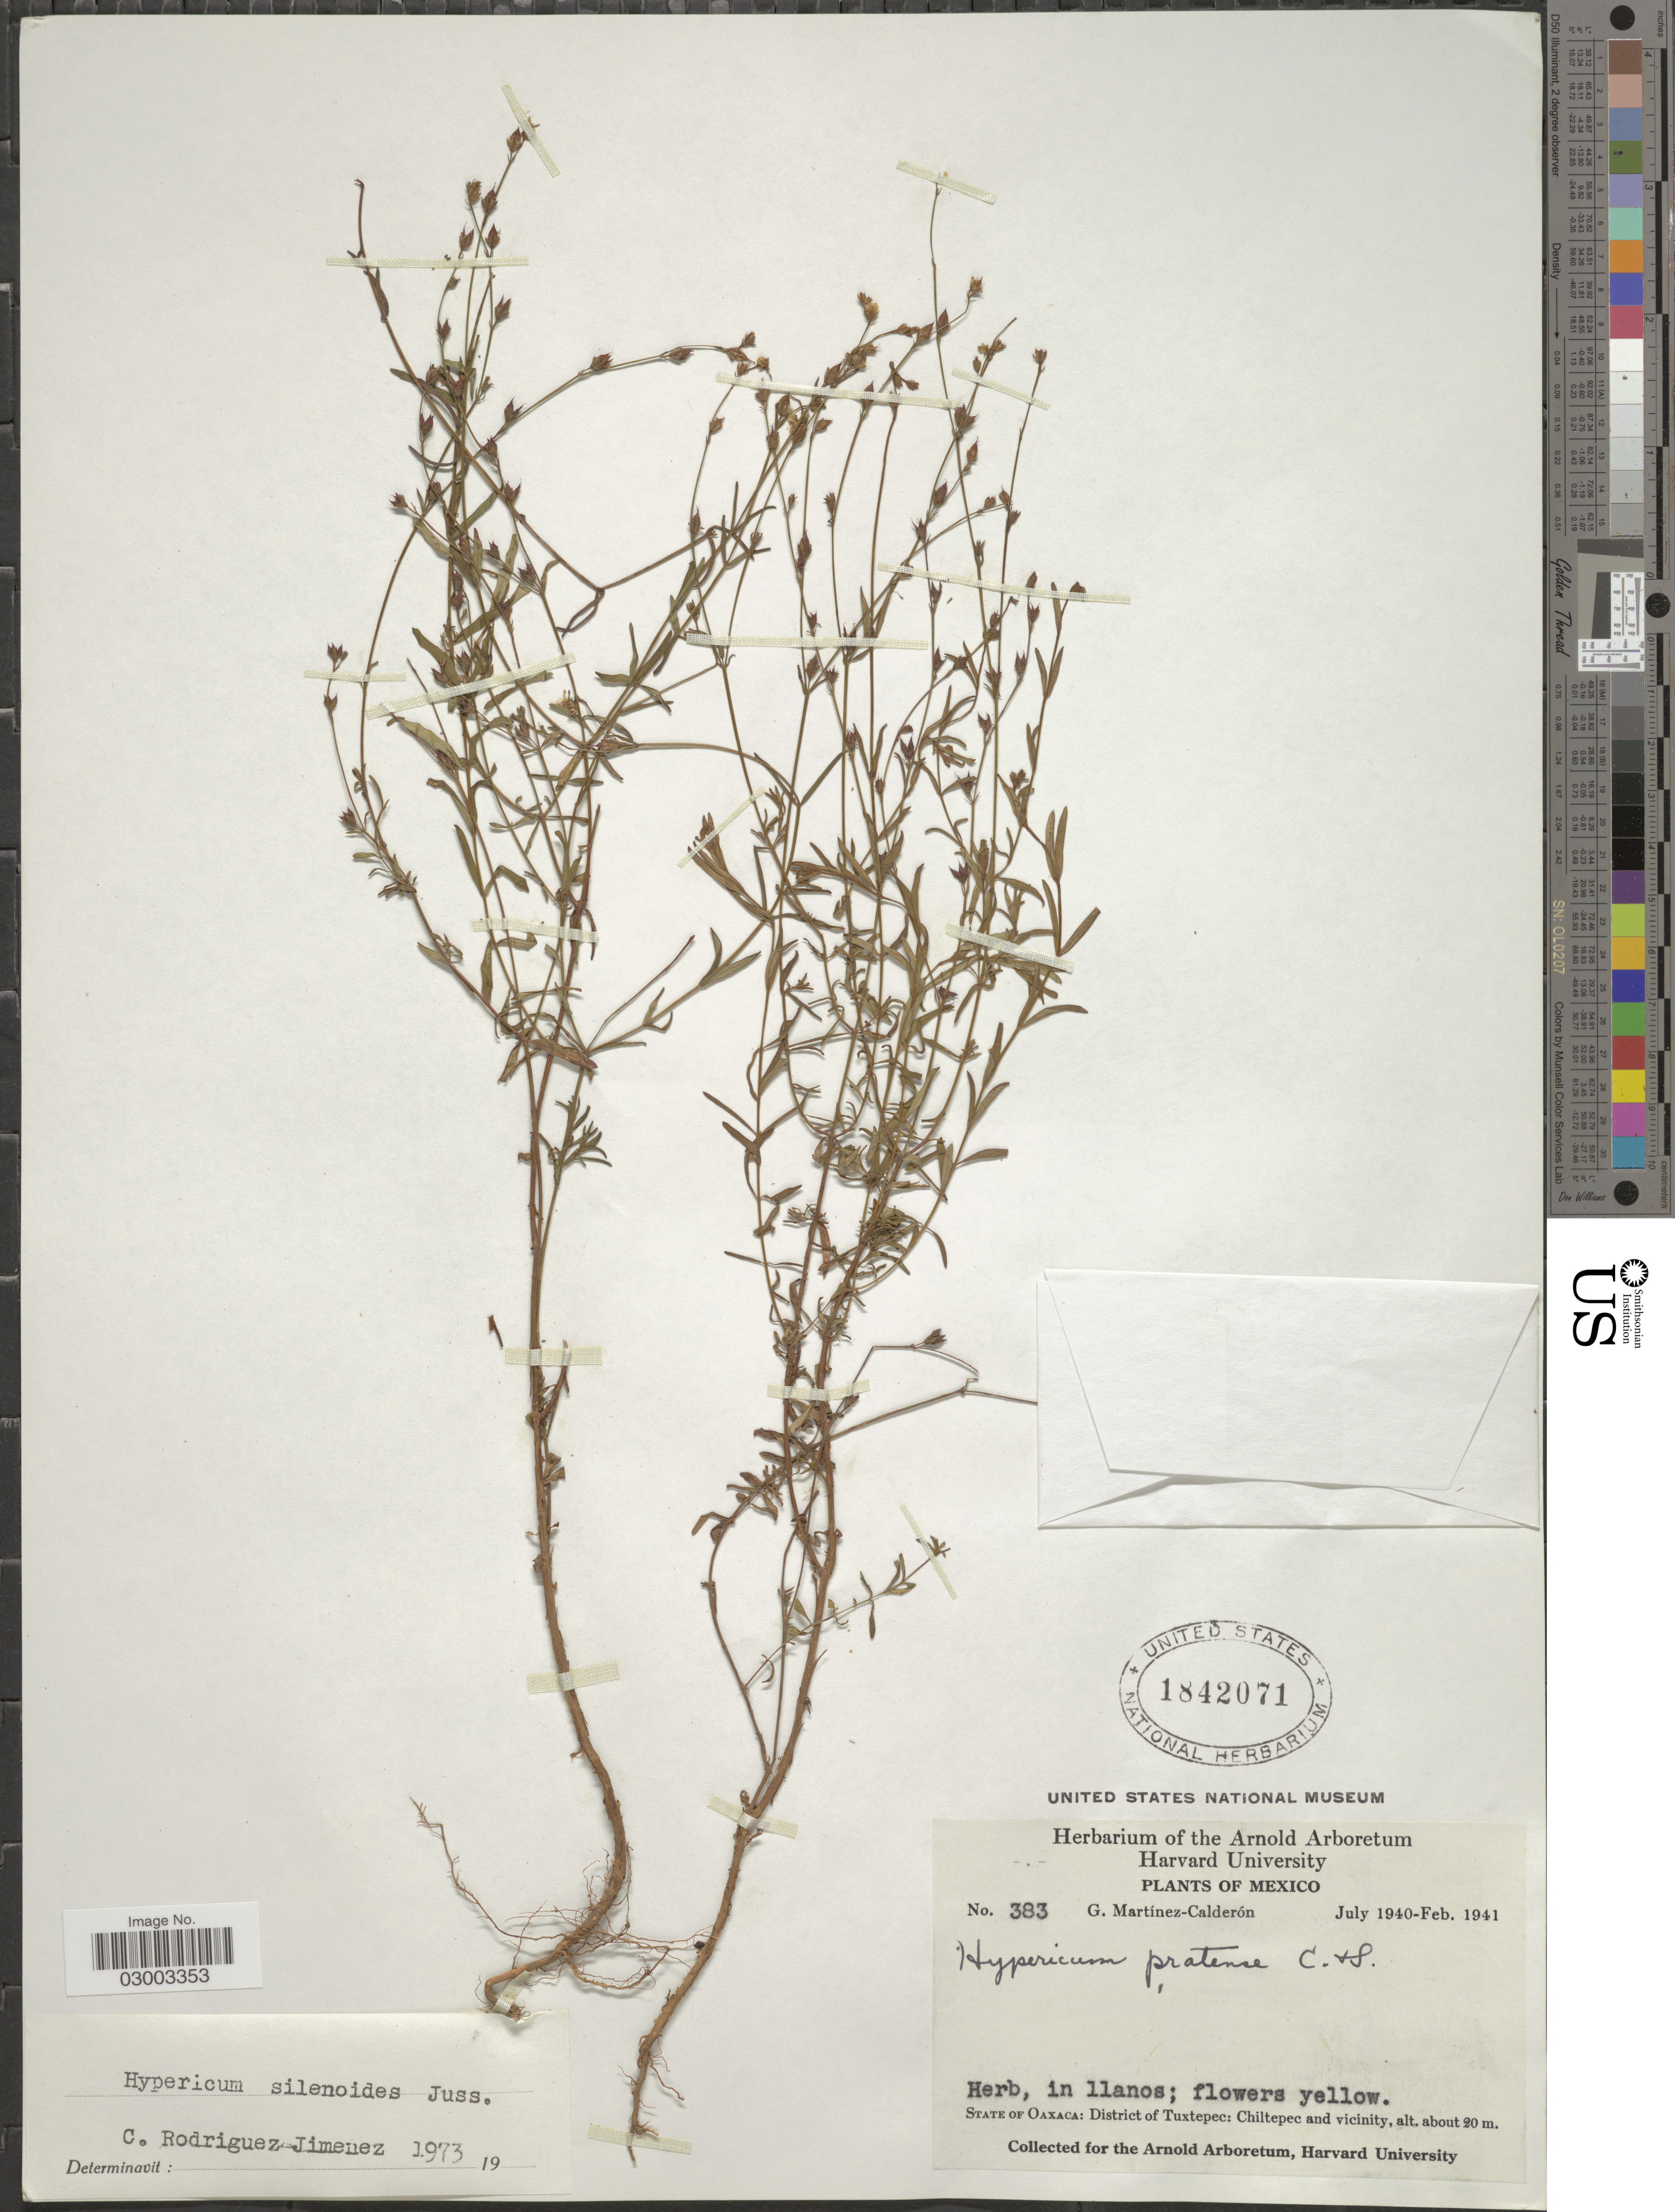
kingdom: Plantae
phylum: Tracheophyta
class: Magnoliopsida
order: Malpighiales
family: Hypericaceae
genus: Hypericum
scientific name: Hypericum silenoides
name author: Juss.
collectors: G. Martínez Calderón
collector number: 383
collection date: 1940-07/1941-02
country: Mexico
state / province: Oaxaca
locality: State of Oaxaca: District of Tuxtepec: Chiltepec and vicinity.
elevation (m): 20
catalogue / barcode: US 1842071